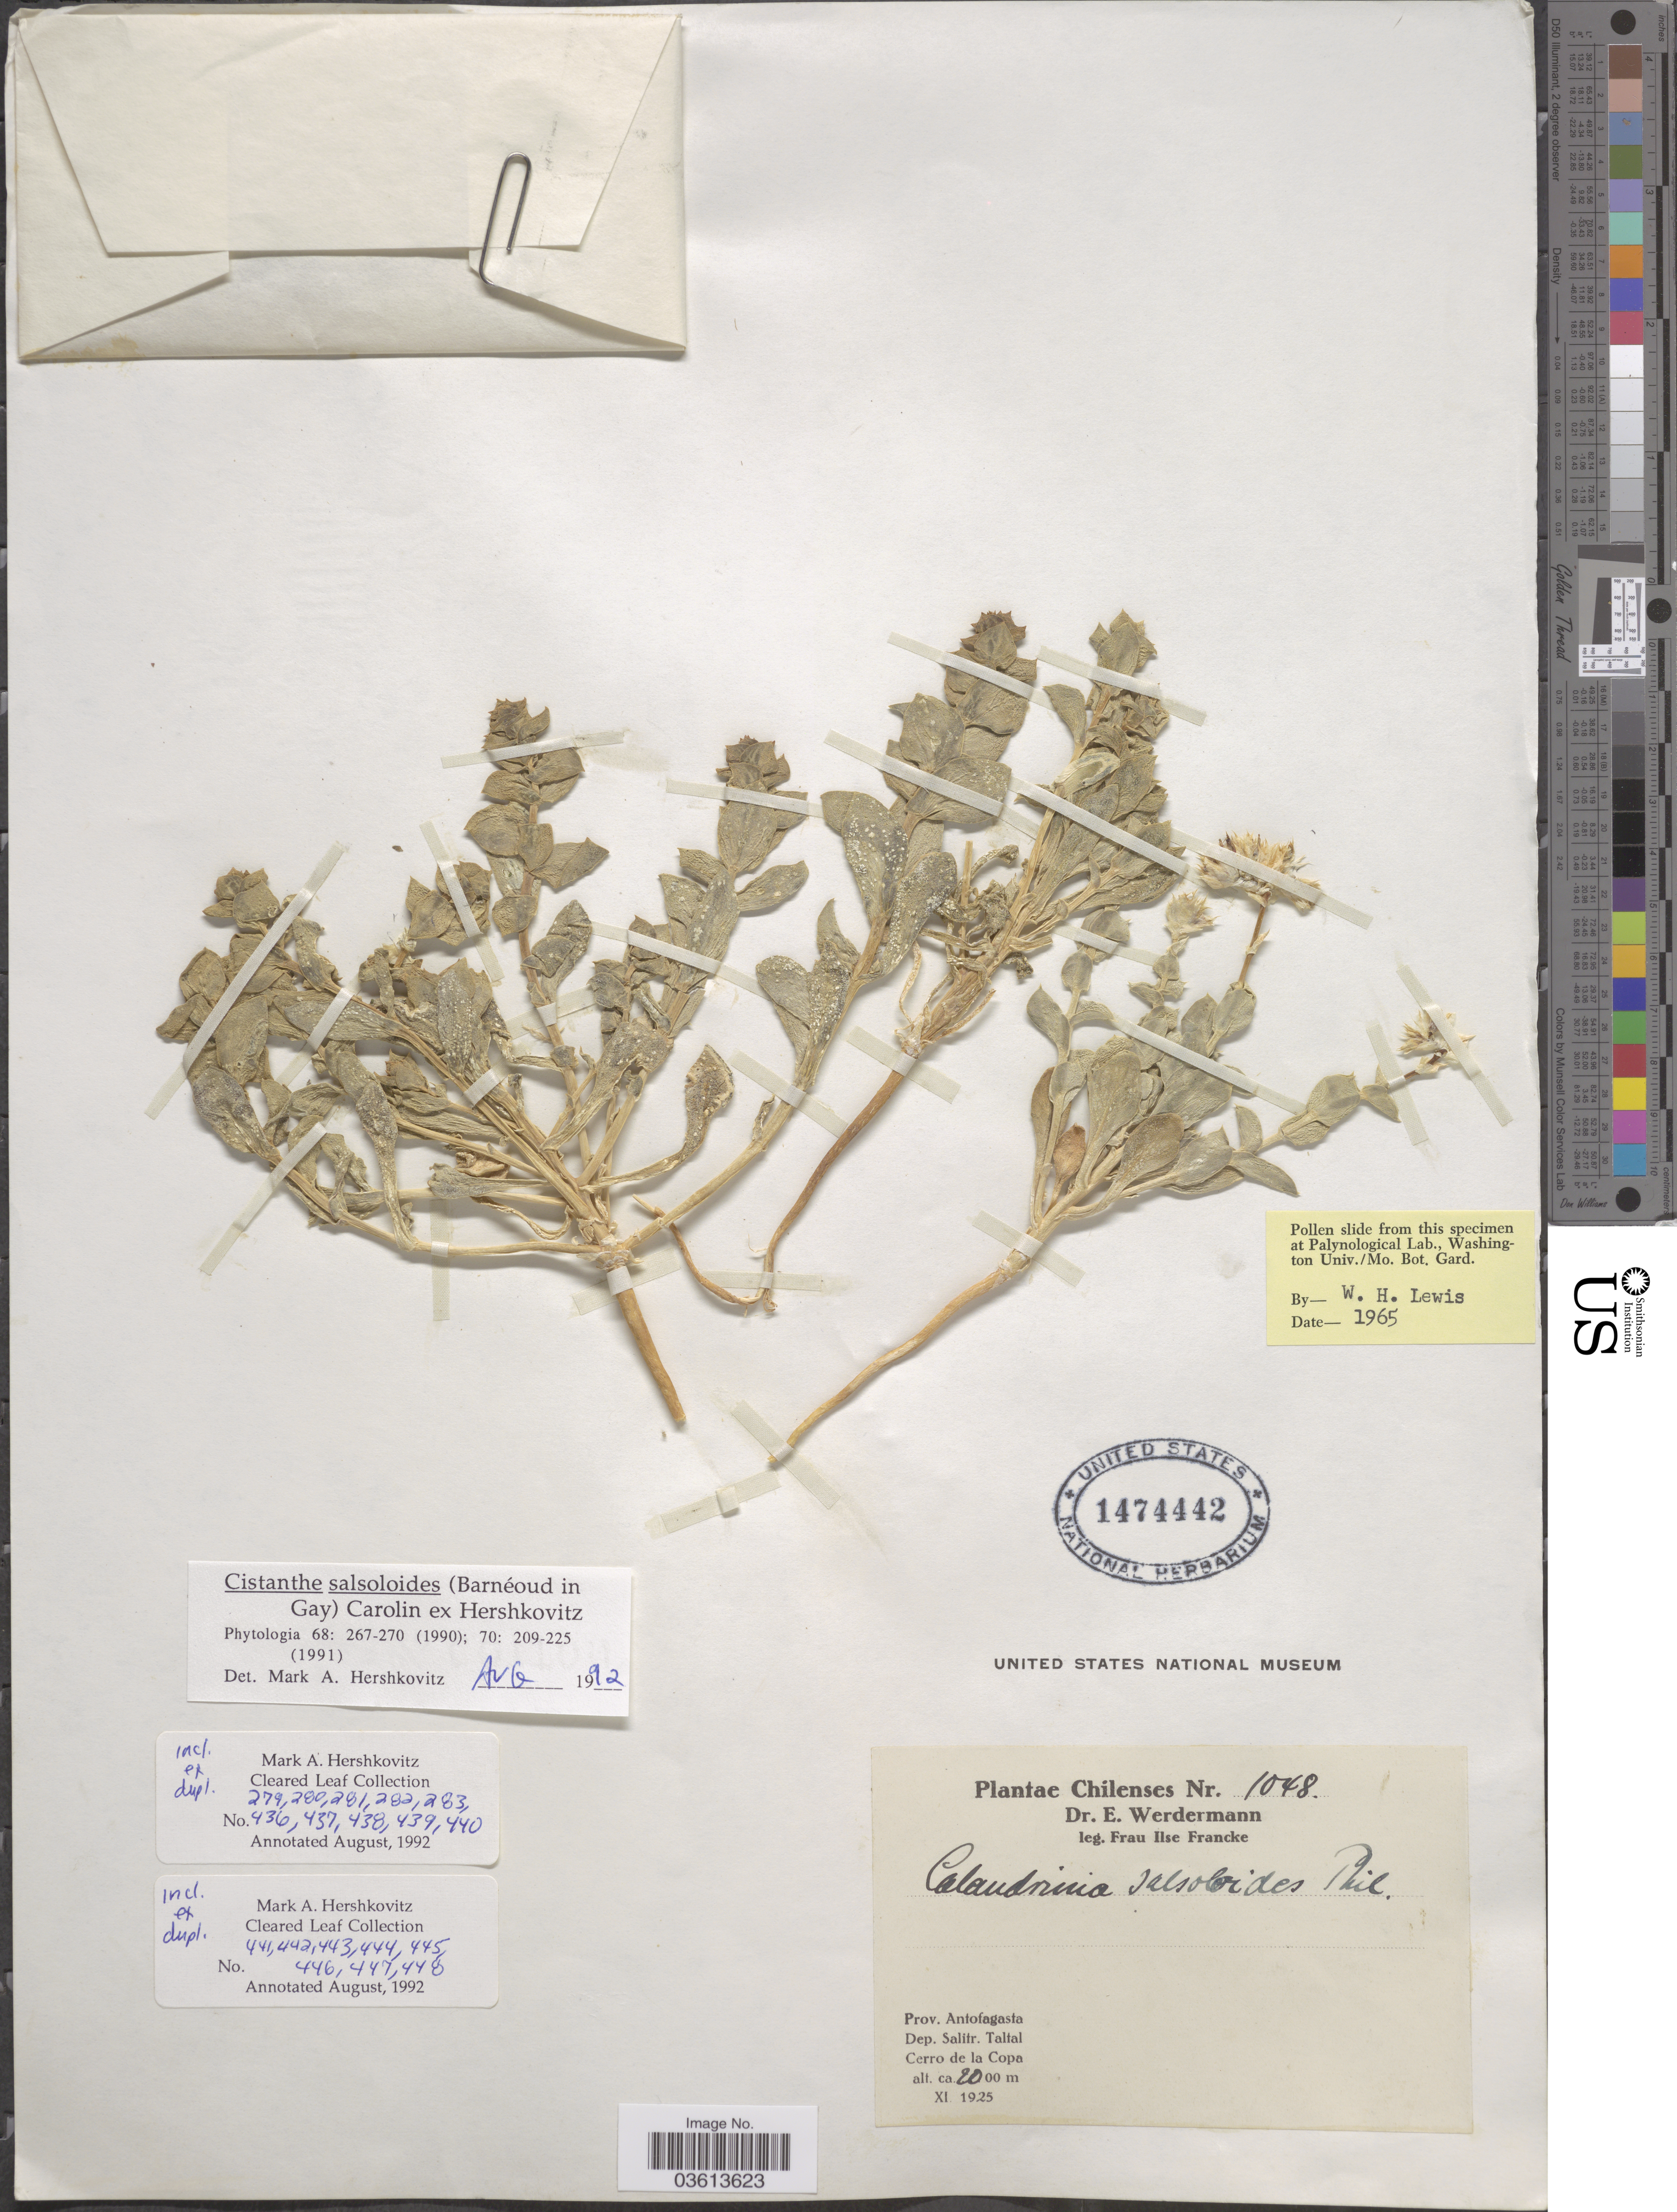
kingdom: Plantae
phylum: Tracheophyta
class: Magnoliopsida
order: Caryophyllales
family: Montiaceae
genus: Philippiamra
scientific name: Philippiamra salsoloides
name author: (Barnéoud) Hershk.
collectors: F. Francke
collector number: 1048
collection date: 1925-11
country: Chile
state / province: Antofagasta (II)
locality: Prov. Antofagasta. Dep. Salitr. Taltal. Cerro de la Copa.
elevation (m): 2000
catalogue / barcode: US 1474442